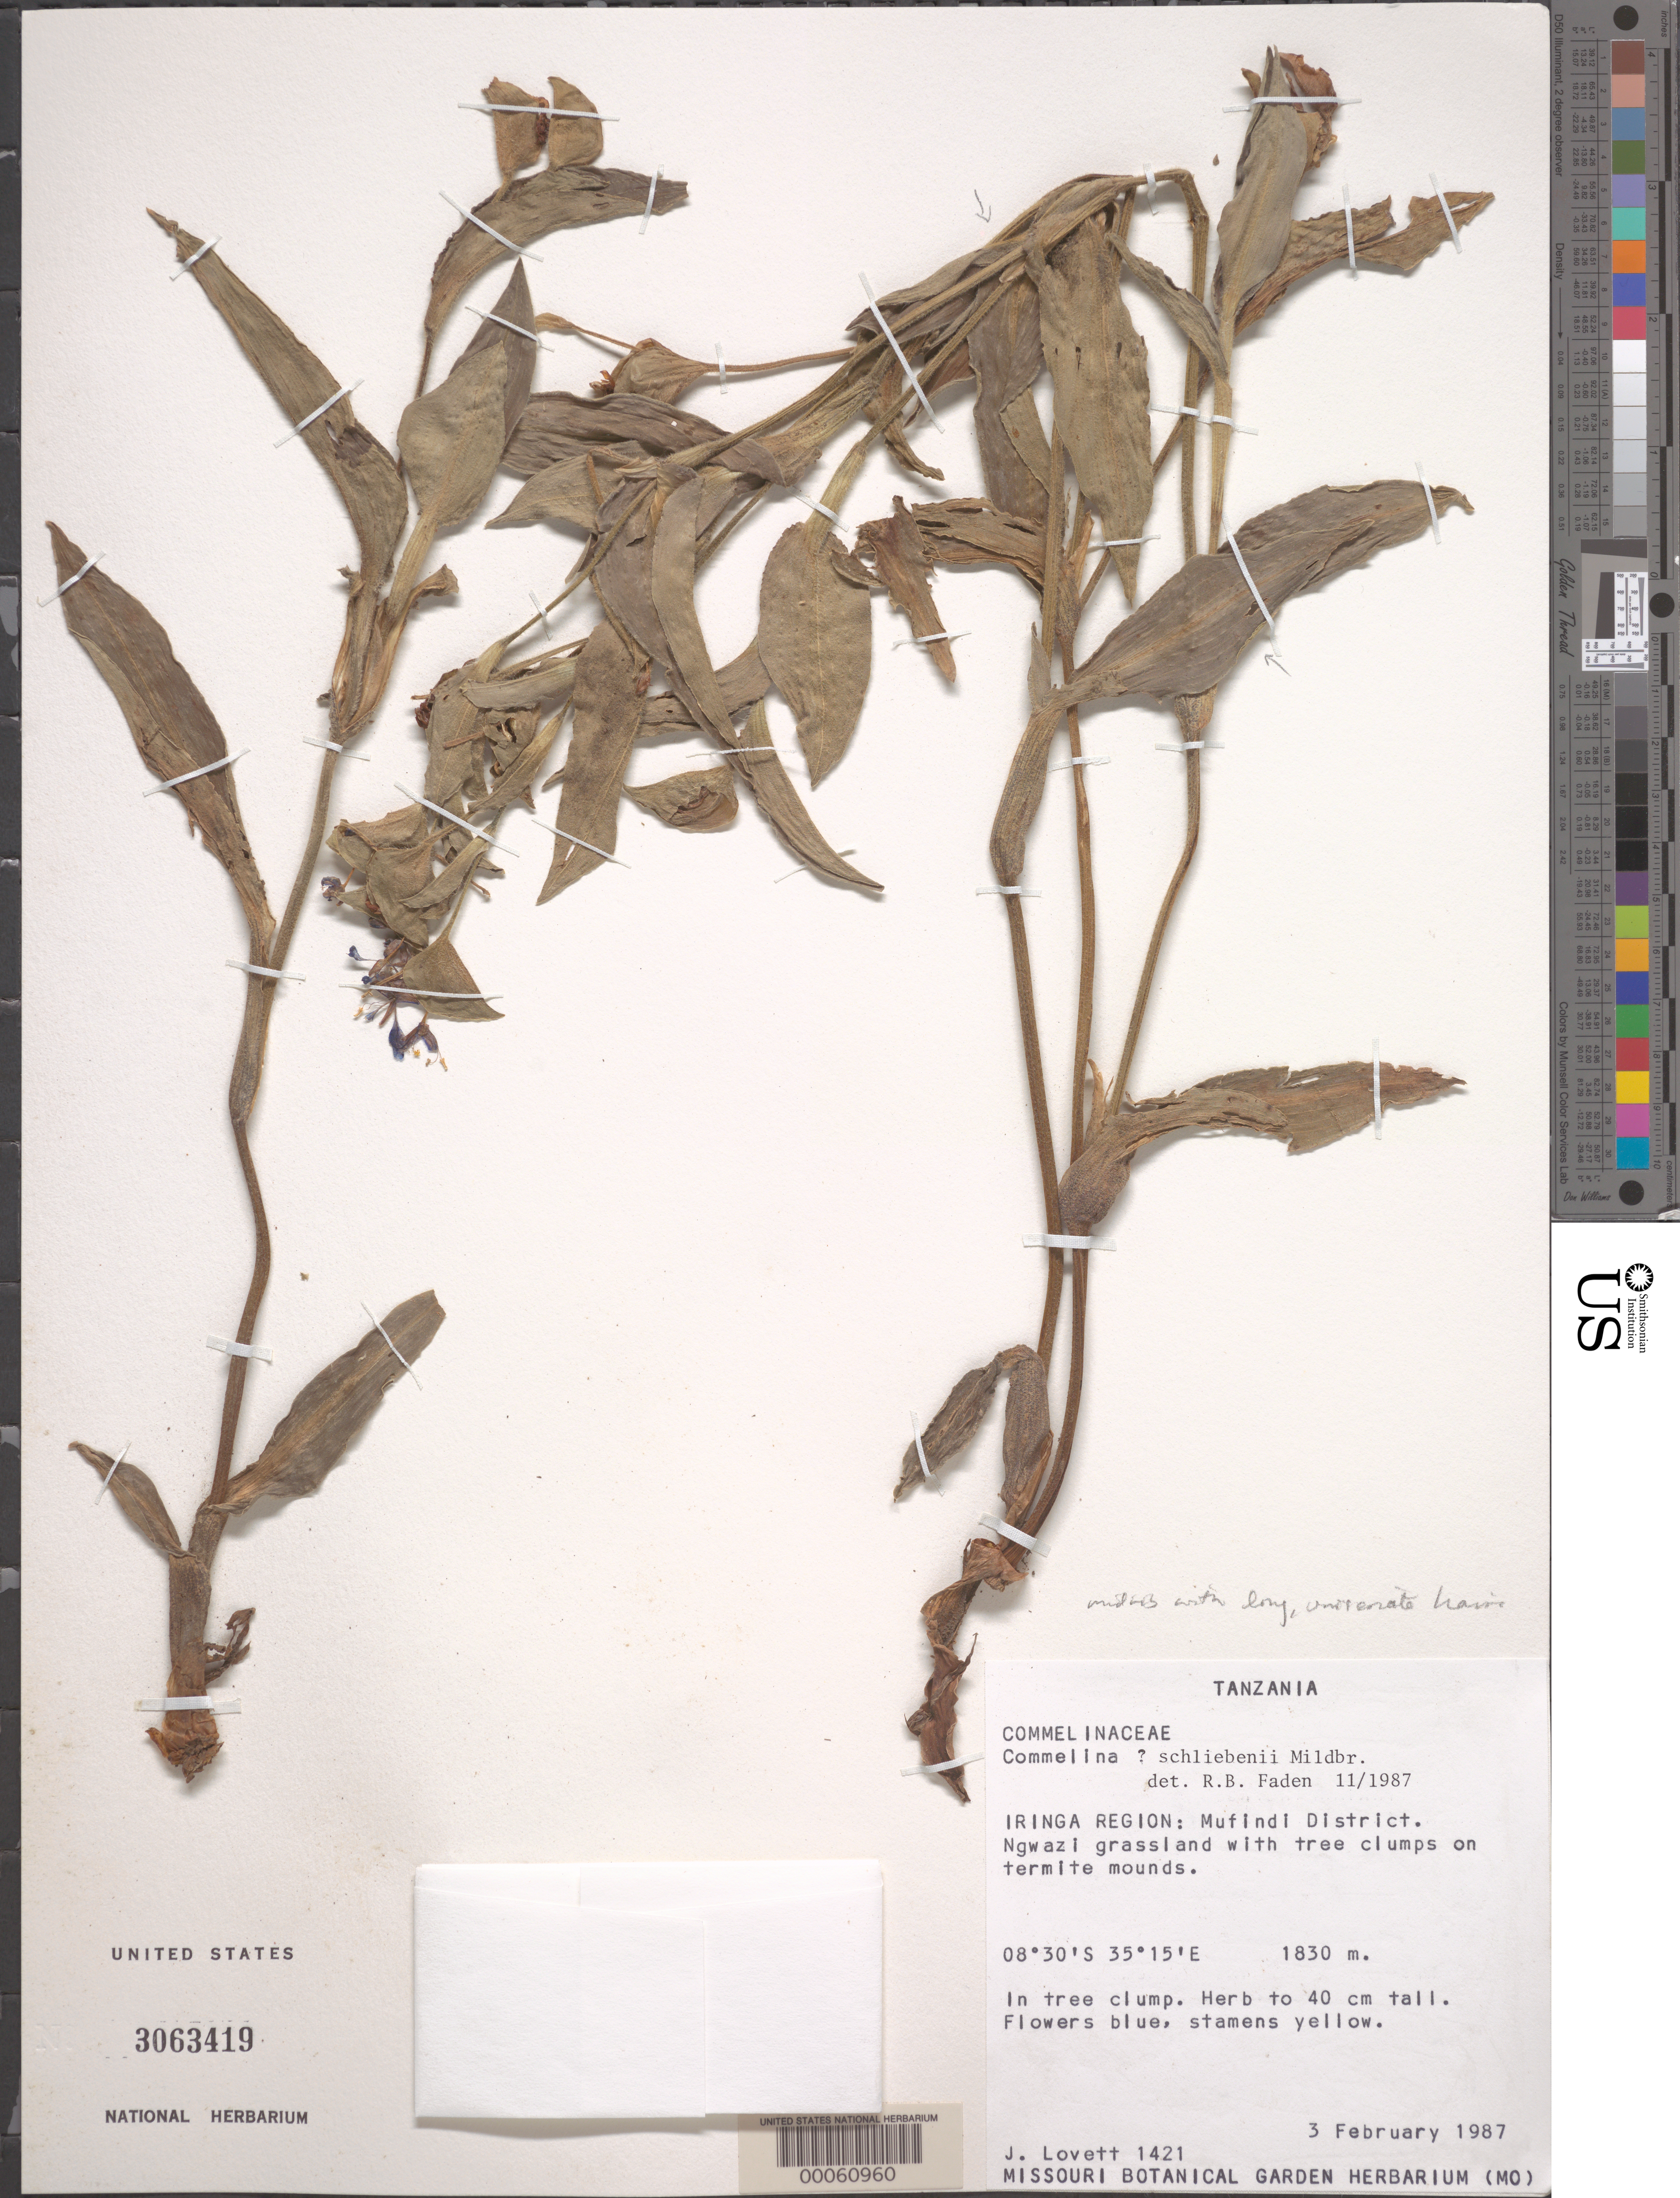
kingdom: Plantae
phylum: Tracheophyta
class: Liliopsida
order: Commelinales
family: Commelinaceae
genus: Commelina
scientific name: Commelina schliebenii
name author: Mildbr.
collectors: J. Lovett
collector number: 1421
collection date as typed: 03 Feb 1987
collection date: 1987-02-03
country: Tanzania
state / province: Iringa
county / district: Mufindi Dist.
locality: Ngwazi grassland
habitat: Grassland with tree clumps on termite mounds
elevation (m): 1830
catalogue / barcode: US 3063419